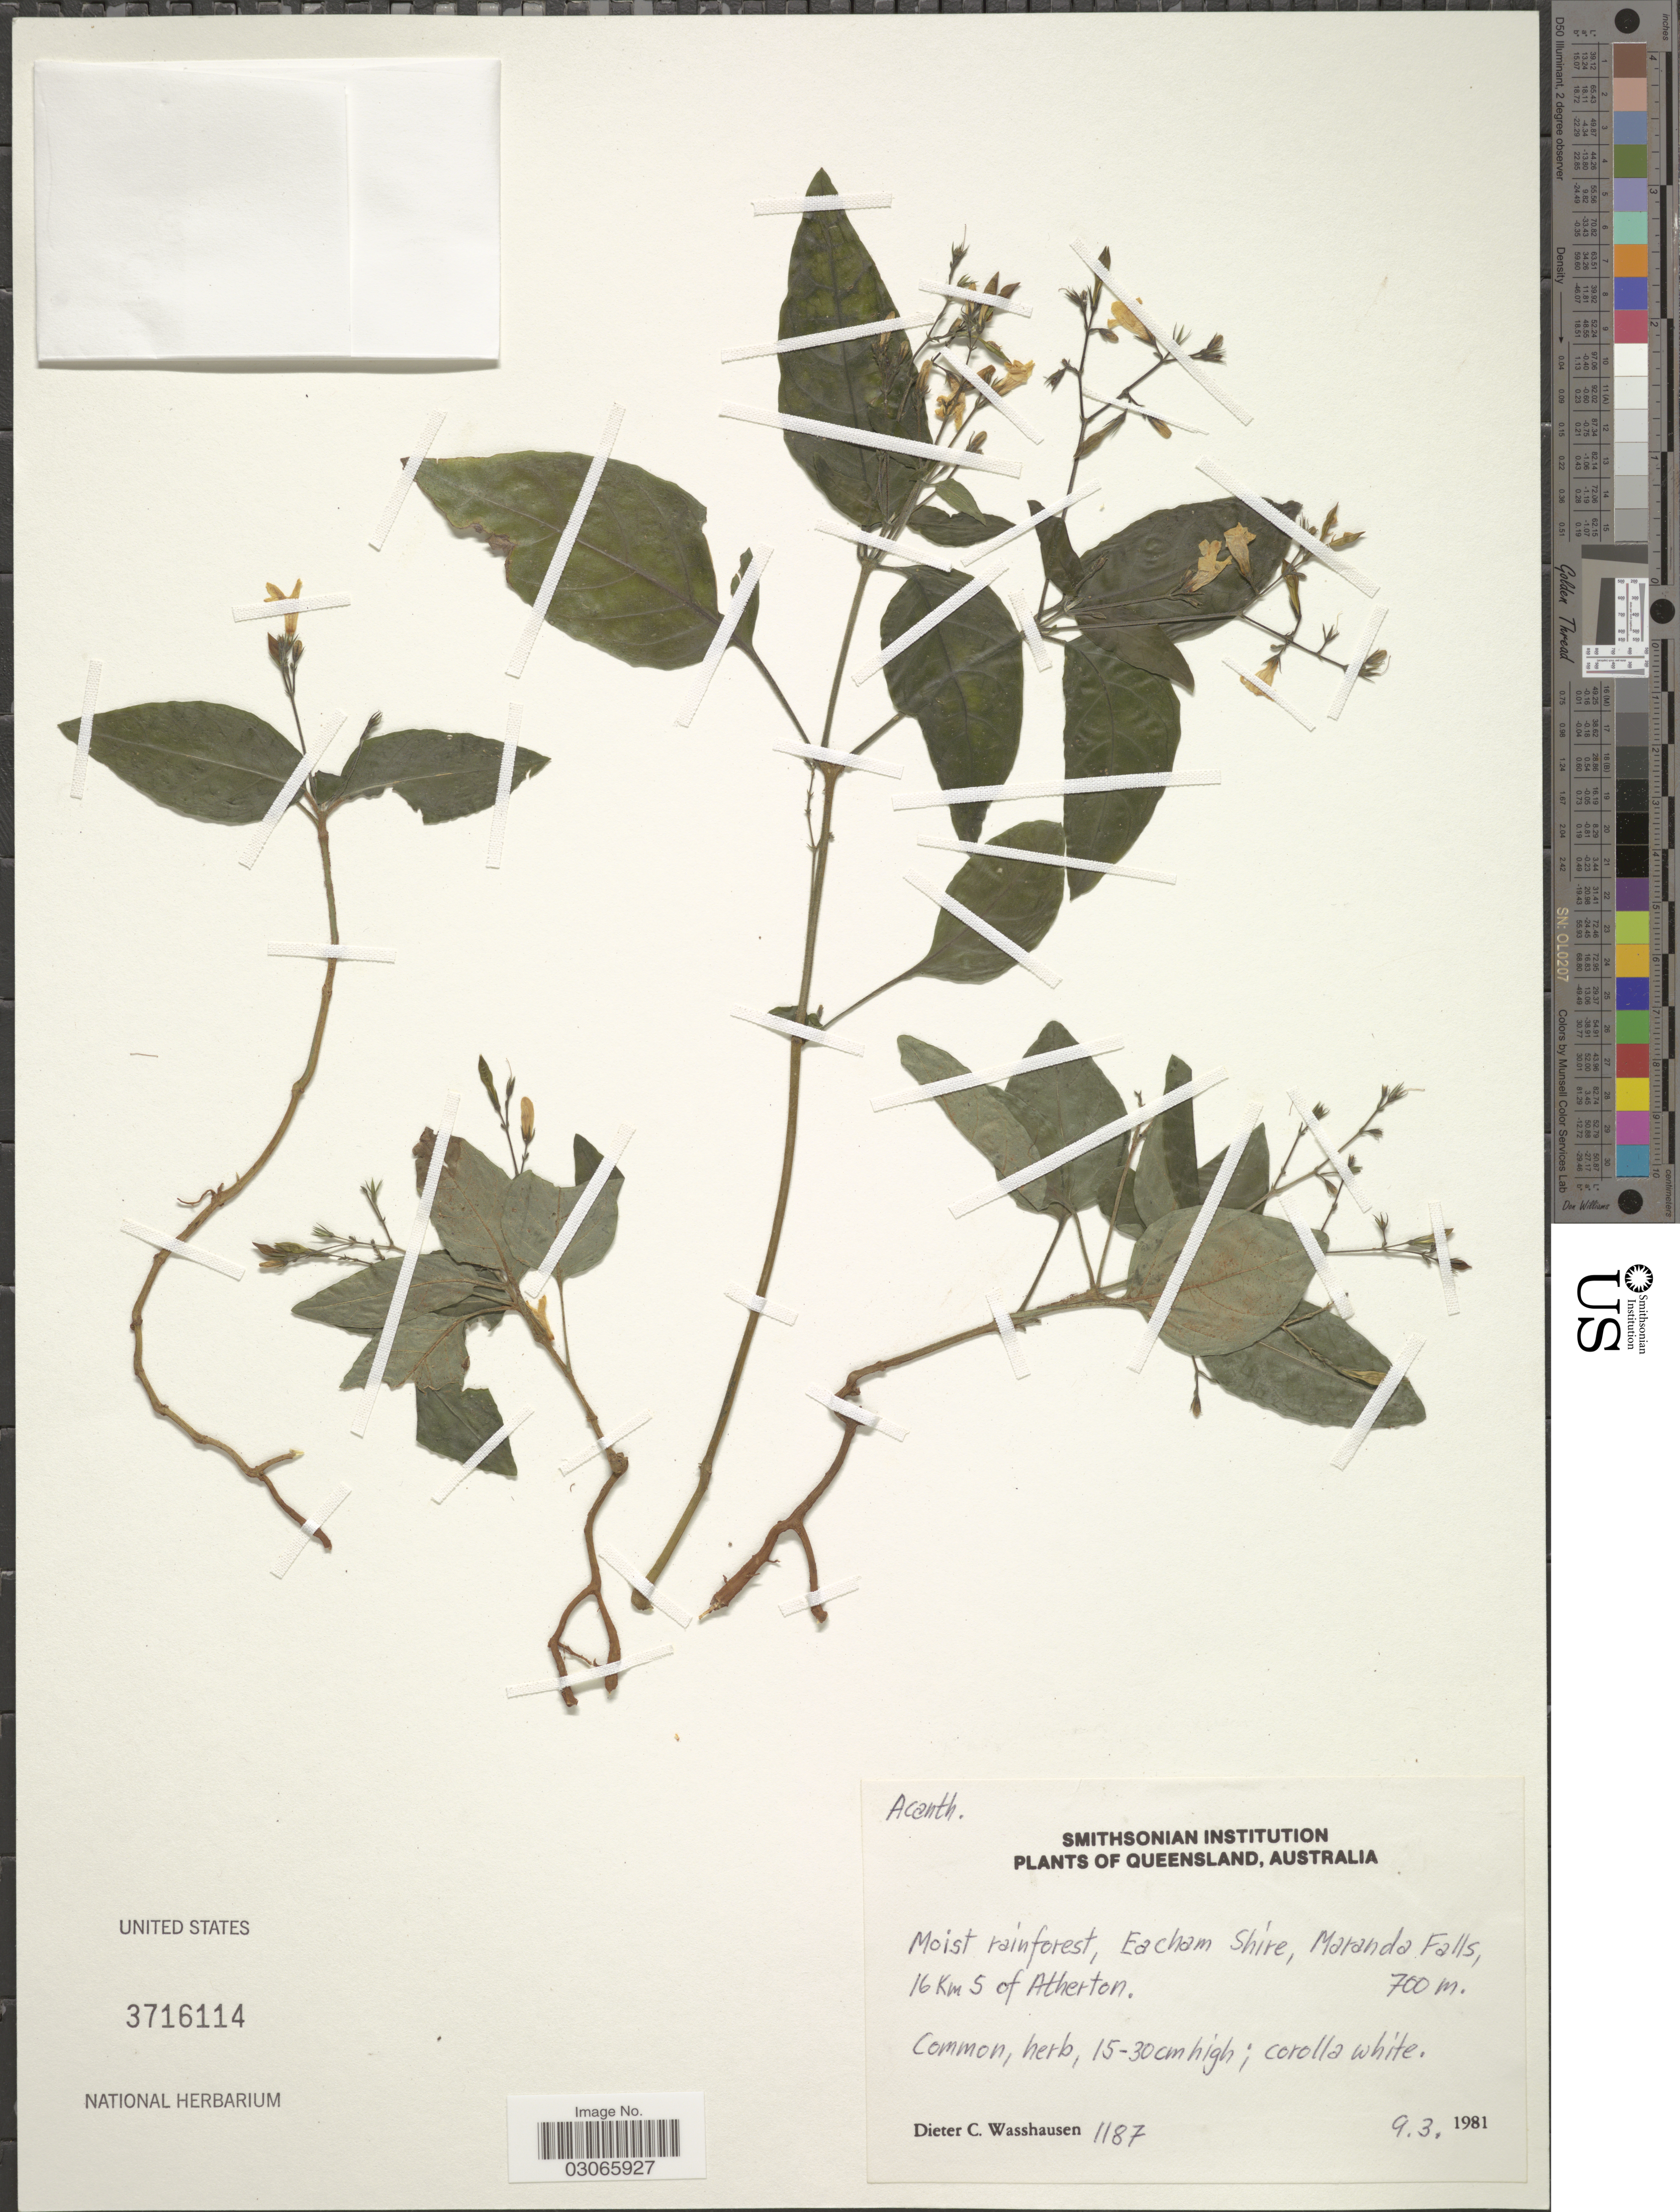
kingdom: Plantae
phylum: Tracheophyta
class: Magnoliopsida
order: Lamiales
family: Acanthaceae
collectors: D. C. Wasshausen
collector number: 1187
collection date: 1981-03-09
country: Australia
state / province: Queensland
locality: Eacham Shire, Maranda Falls, 16 Km S of Atherton.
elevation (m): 700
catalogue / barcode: US 3716114